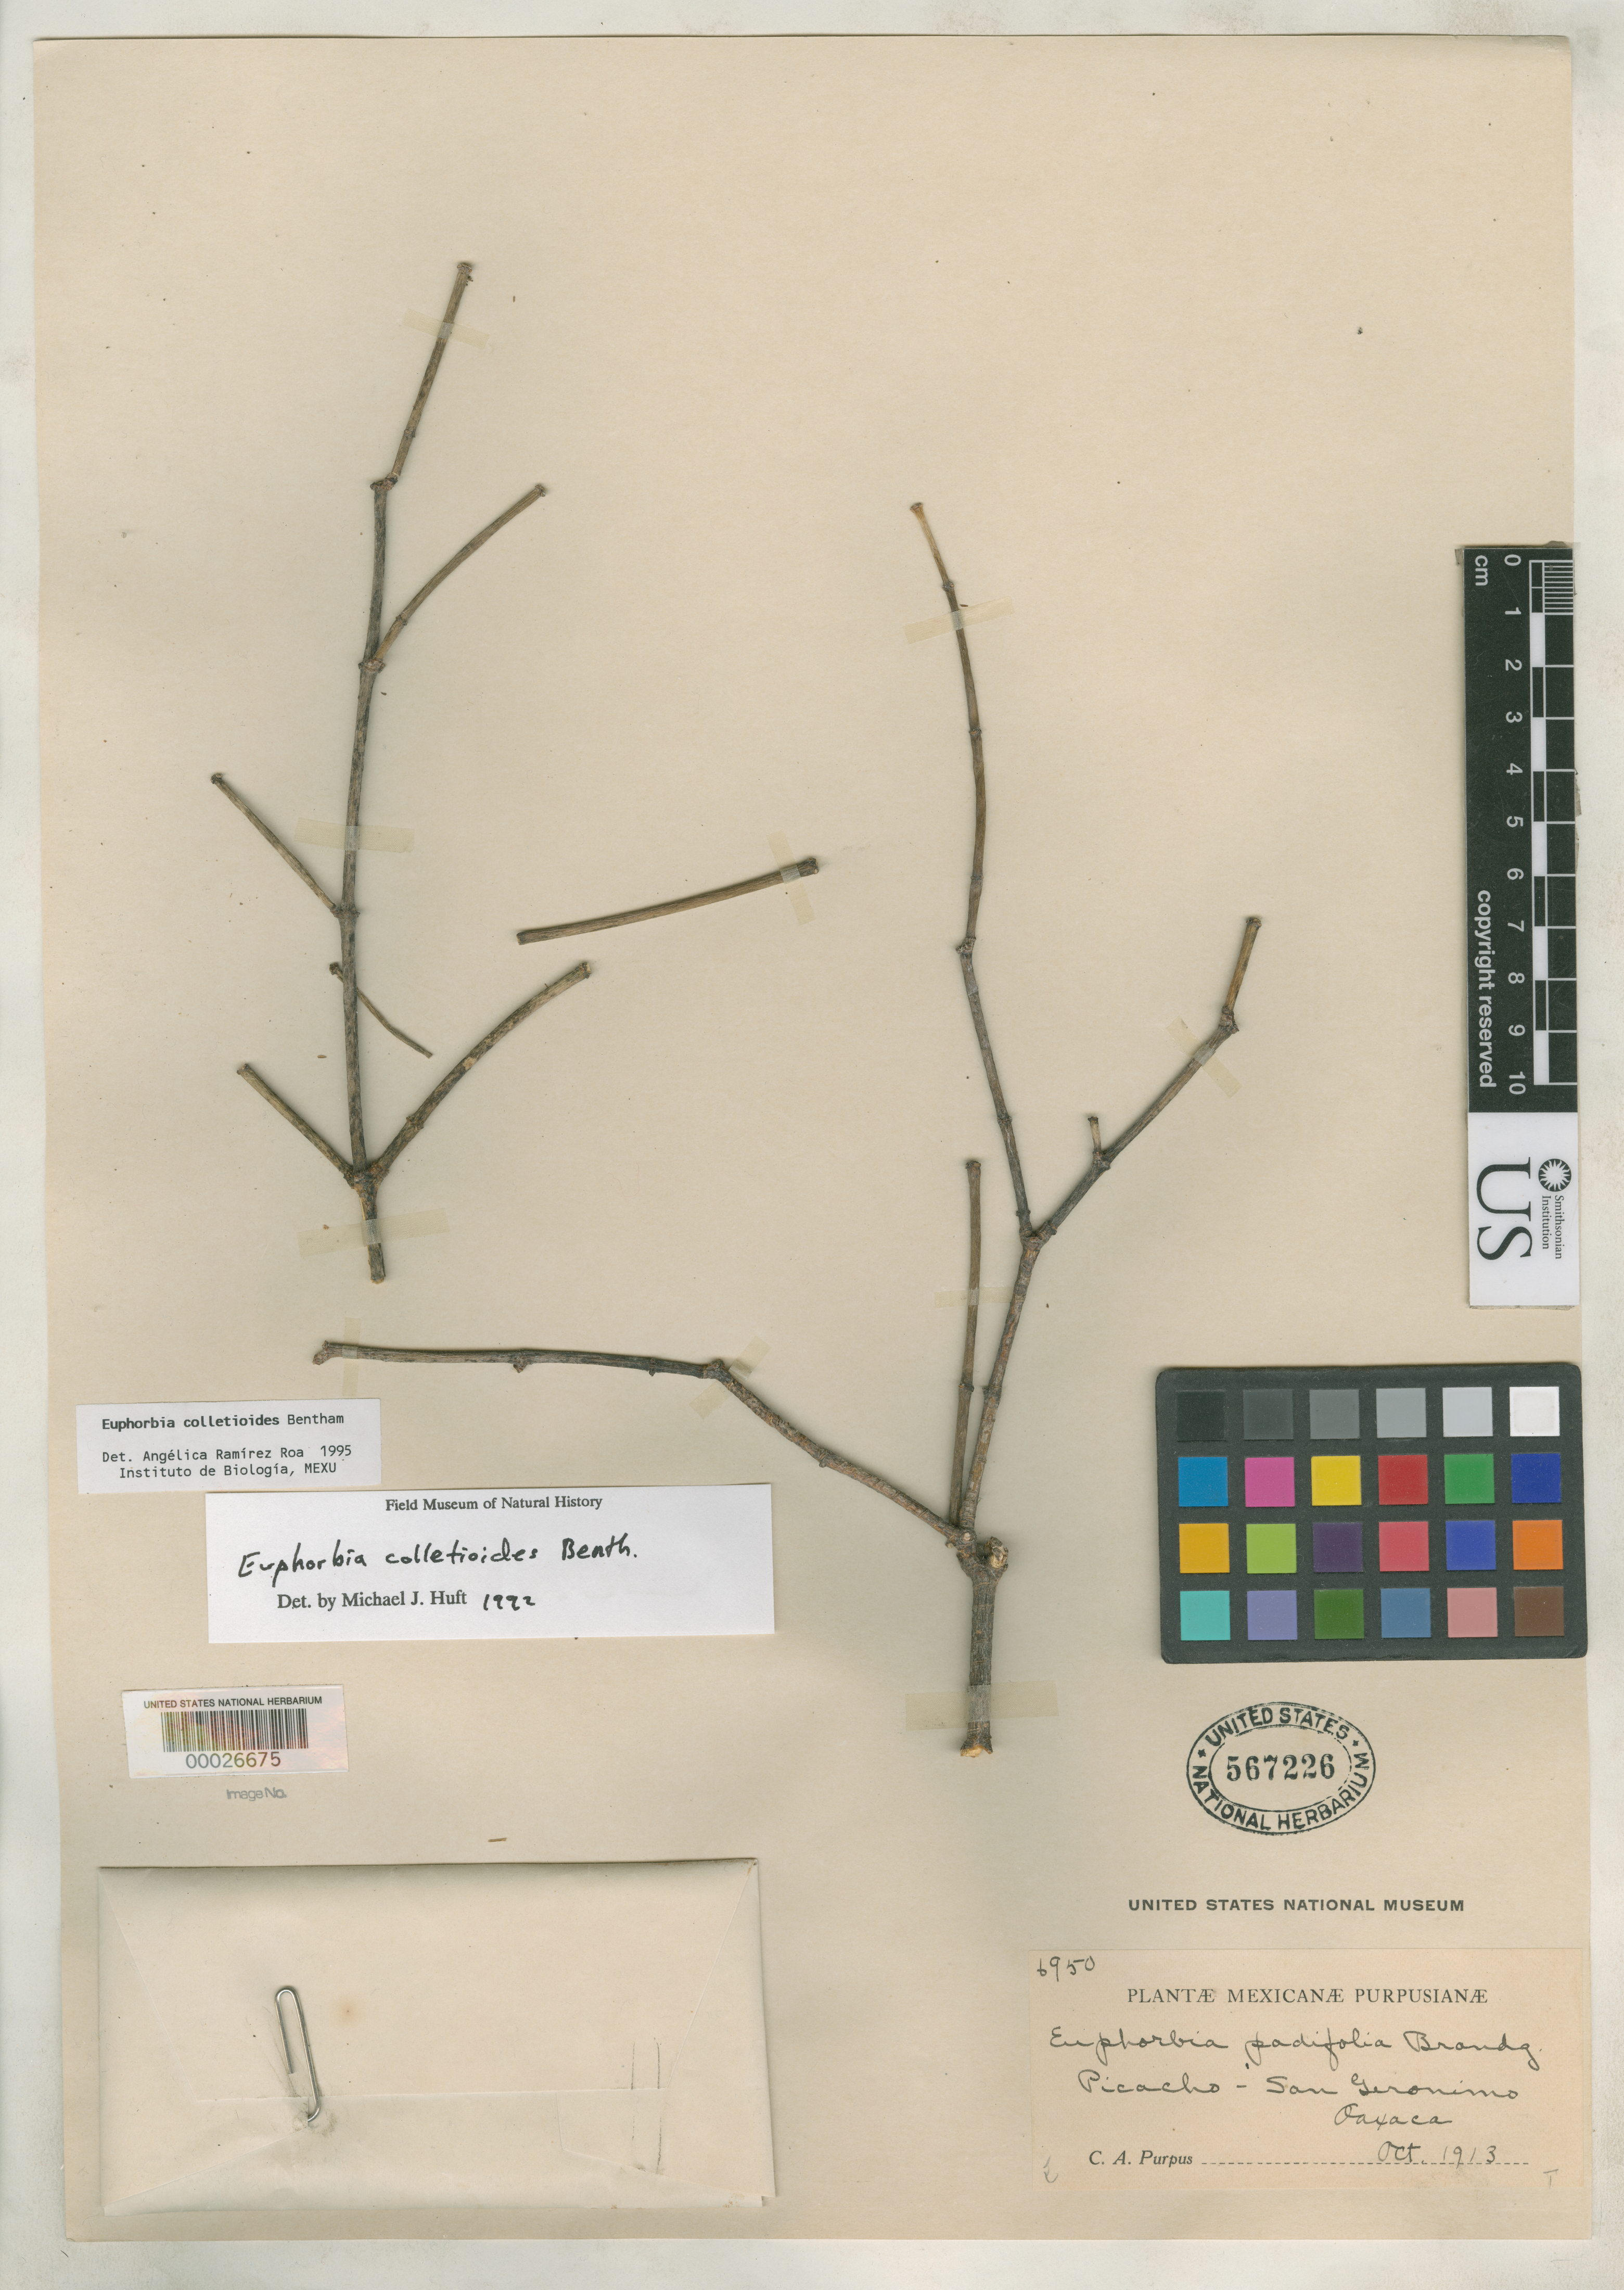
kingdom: Plantae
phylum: Tracheophyta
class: Magnoliopsida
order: Malpighiales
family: Euphorbiaceae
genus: Euphorbia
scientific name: Euphorbia padifolia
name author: Brandegee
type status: Isotype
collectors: C. A. Purpus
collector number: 6950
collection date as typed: Oct 1913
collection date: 1913-10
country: Mexico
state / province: Oaxaca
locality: Picacho-San Geronimo.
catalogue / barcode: US 567226